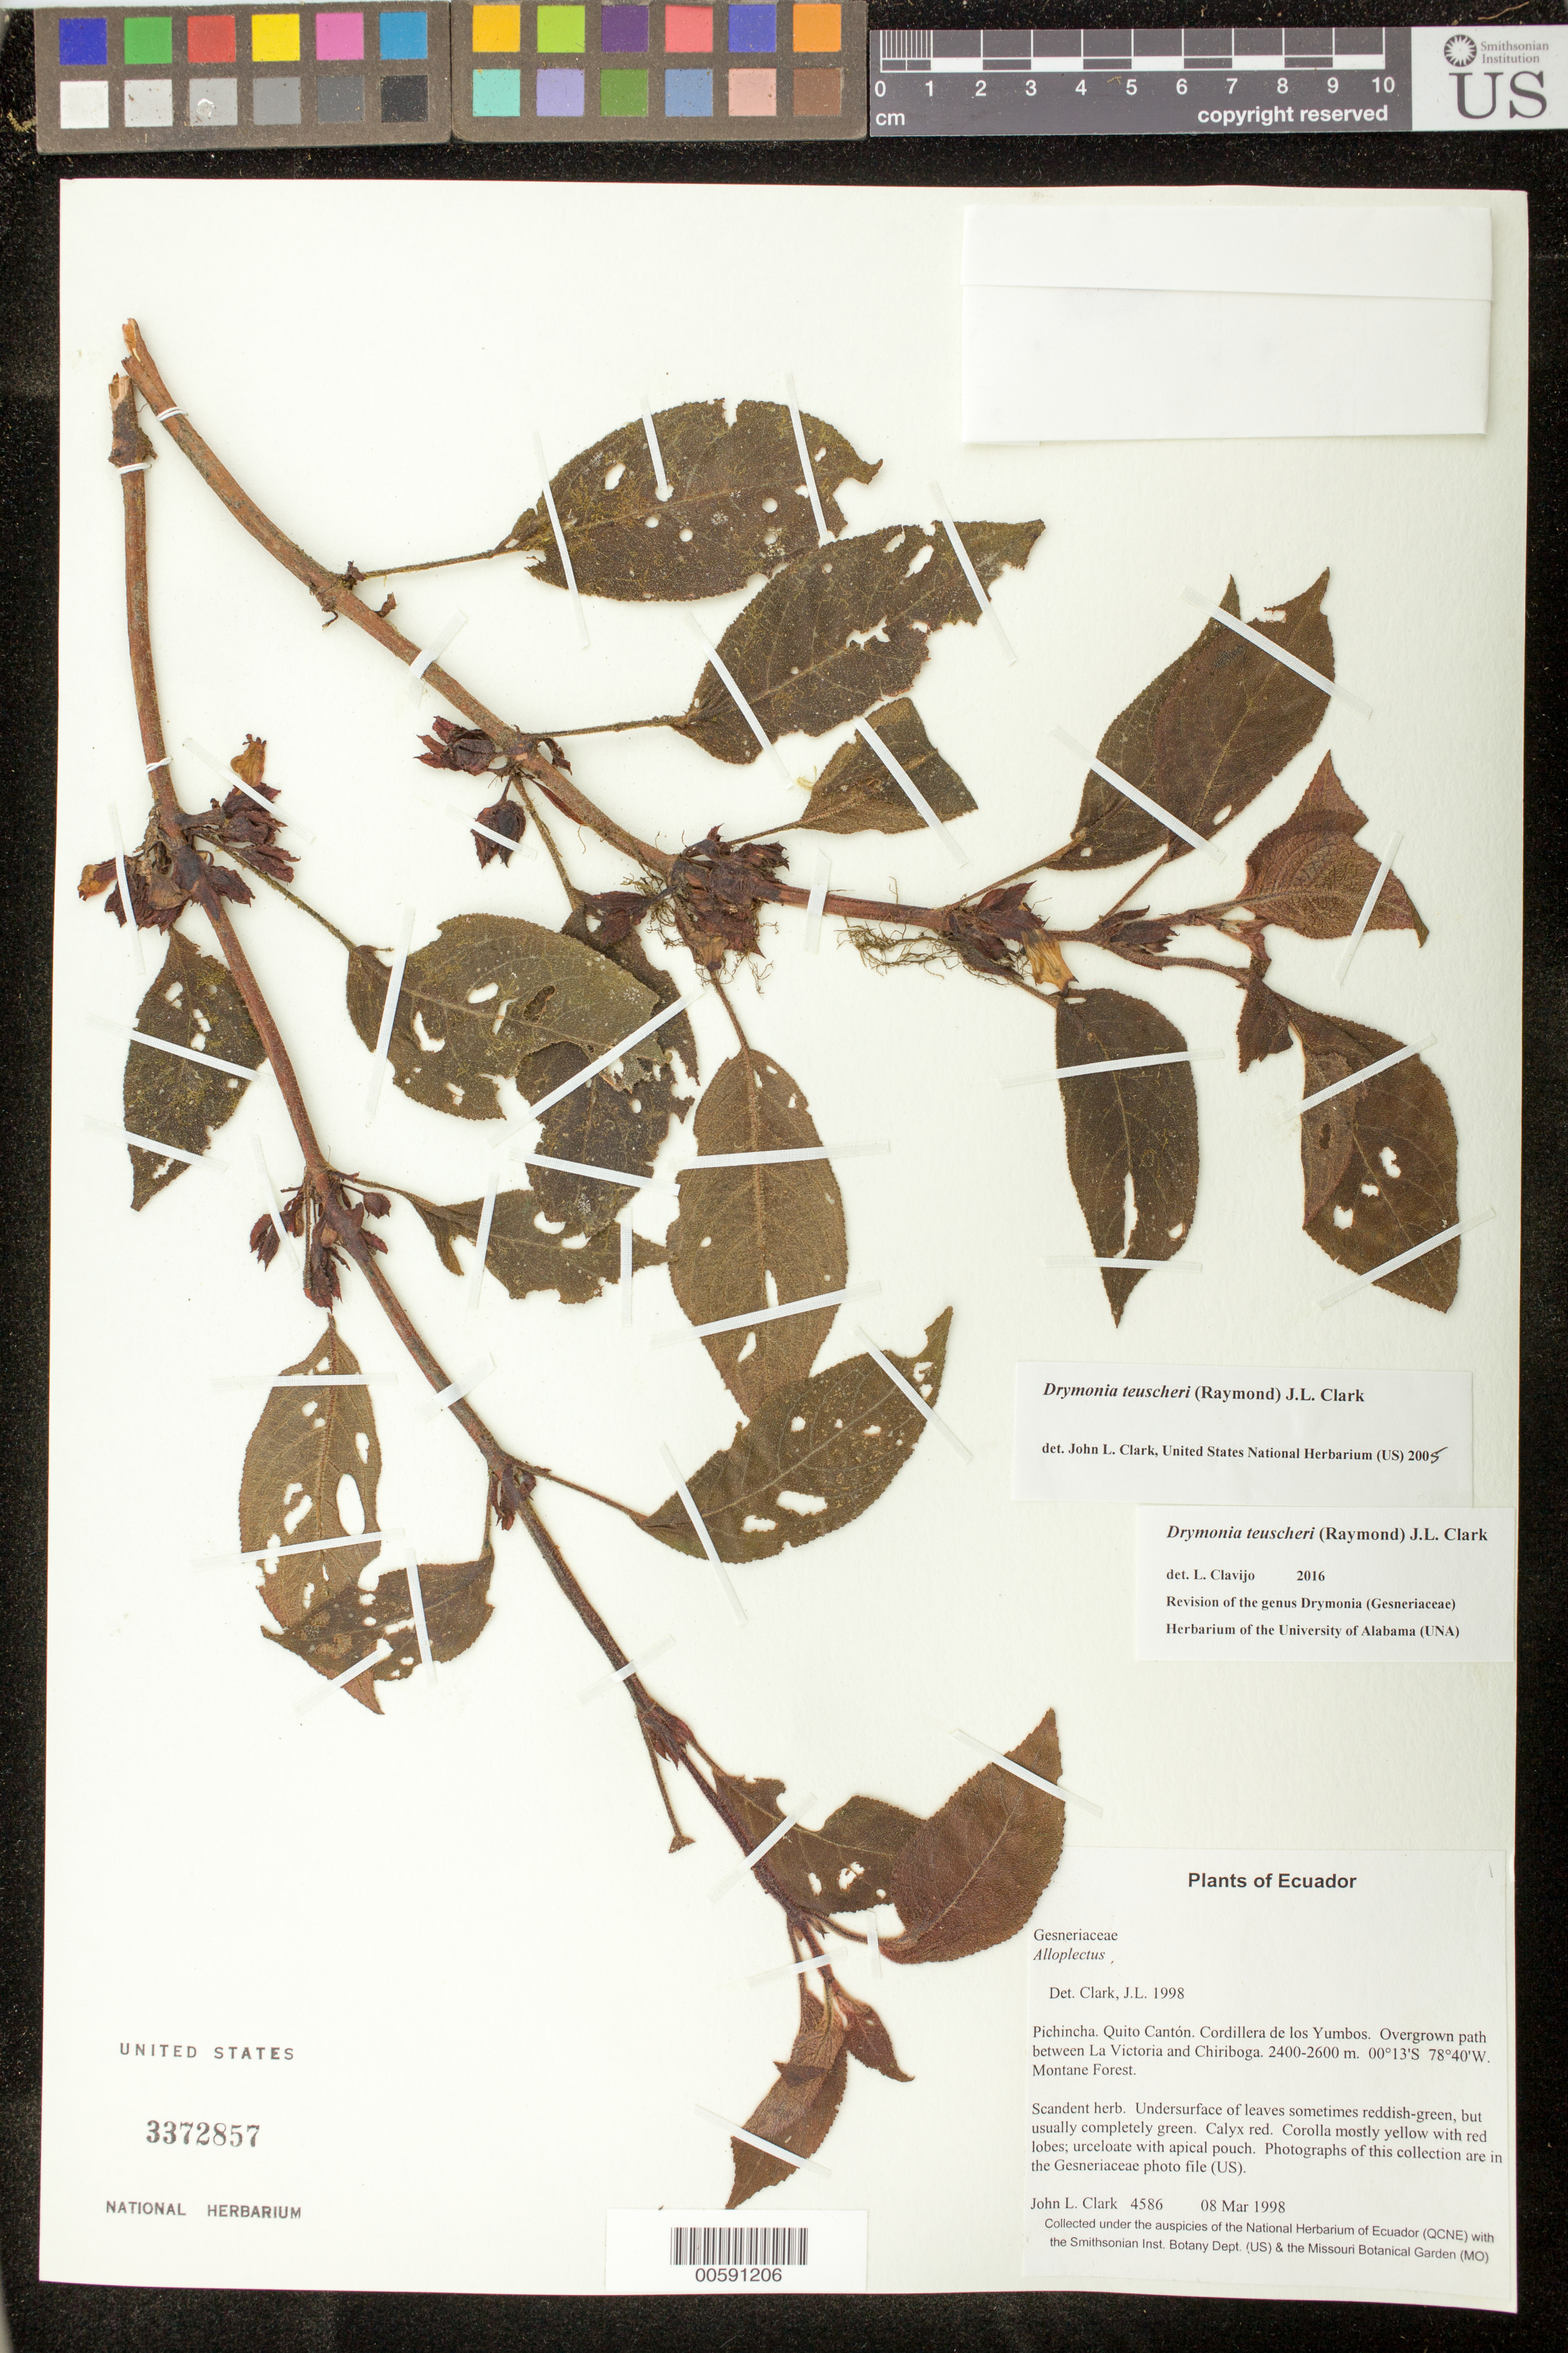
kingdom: Plantae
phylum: Tracheophyta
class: Magnoliopsida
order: Lamiales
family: Gesneriaceae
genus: Alloplectus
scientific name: Alloplectus sp.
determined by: Clark, J. L., (SEL), The Marie Selby Botanical Garden (UNITED STATES)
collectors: J. L. Clark & S. Nazzaro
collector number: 4586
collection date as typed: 08 Mar 1998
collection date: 1998-03-08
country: Ecuador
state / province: Pichincha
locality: Quito Cantón. Cordillera de los Yumbos. Overgrown path between La Victoria and Chiriboga.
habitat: Montane Forest.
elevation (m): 2400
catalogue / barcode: US 3372857